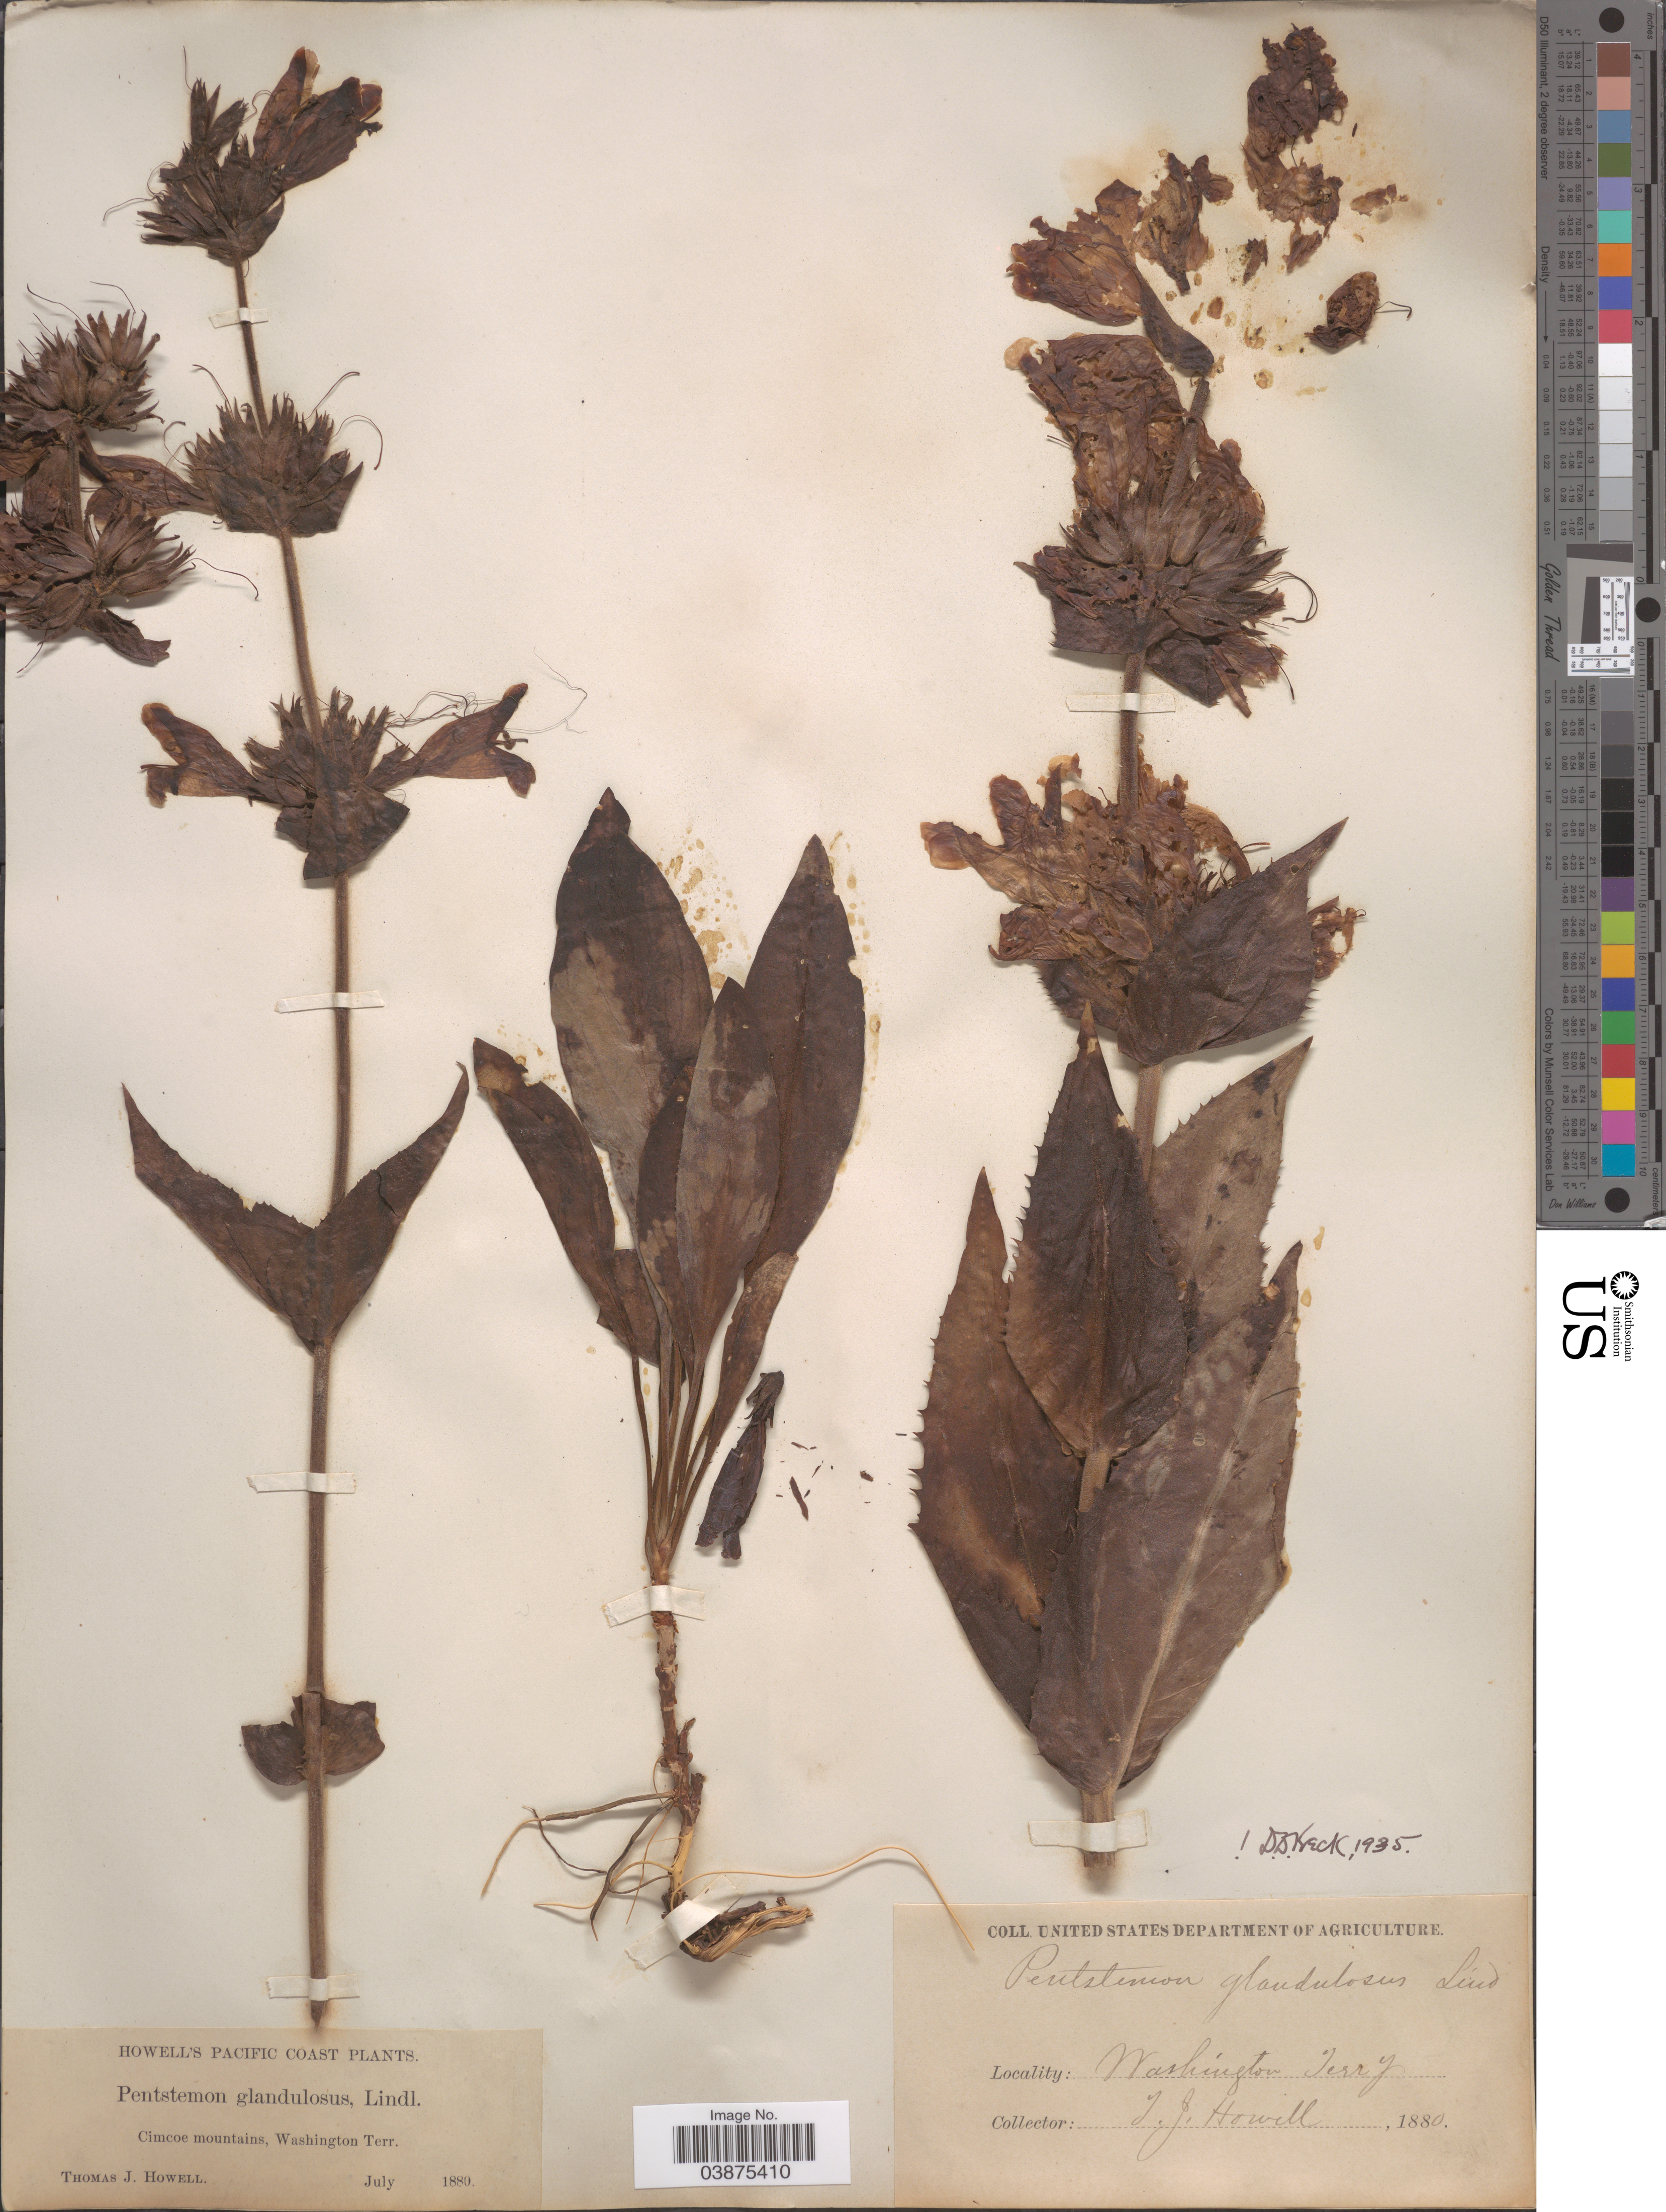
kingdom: Plantae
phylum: Tracheophyta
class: Magnoliopsida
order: Lamiales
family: Plantaginaceae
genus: Penstemon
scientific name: Penstemon glandulosus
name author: Douglas ex Lindl.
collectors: T. J. Howell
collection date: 1880-07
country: United States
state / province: Washington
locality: Pacific Coast. Cimcoe mountains, Washington Terr.